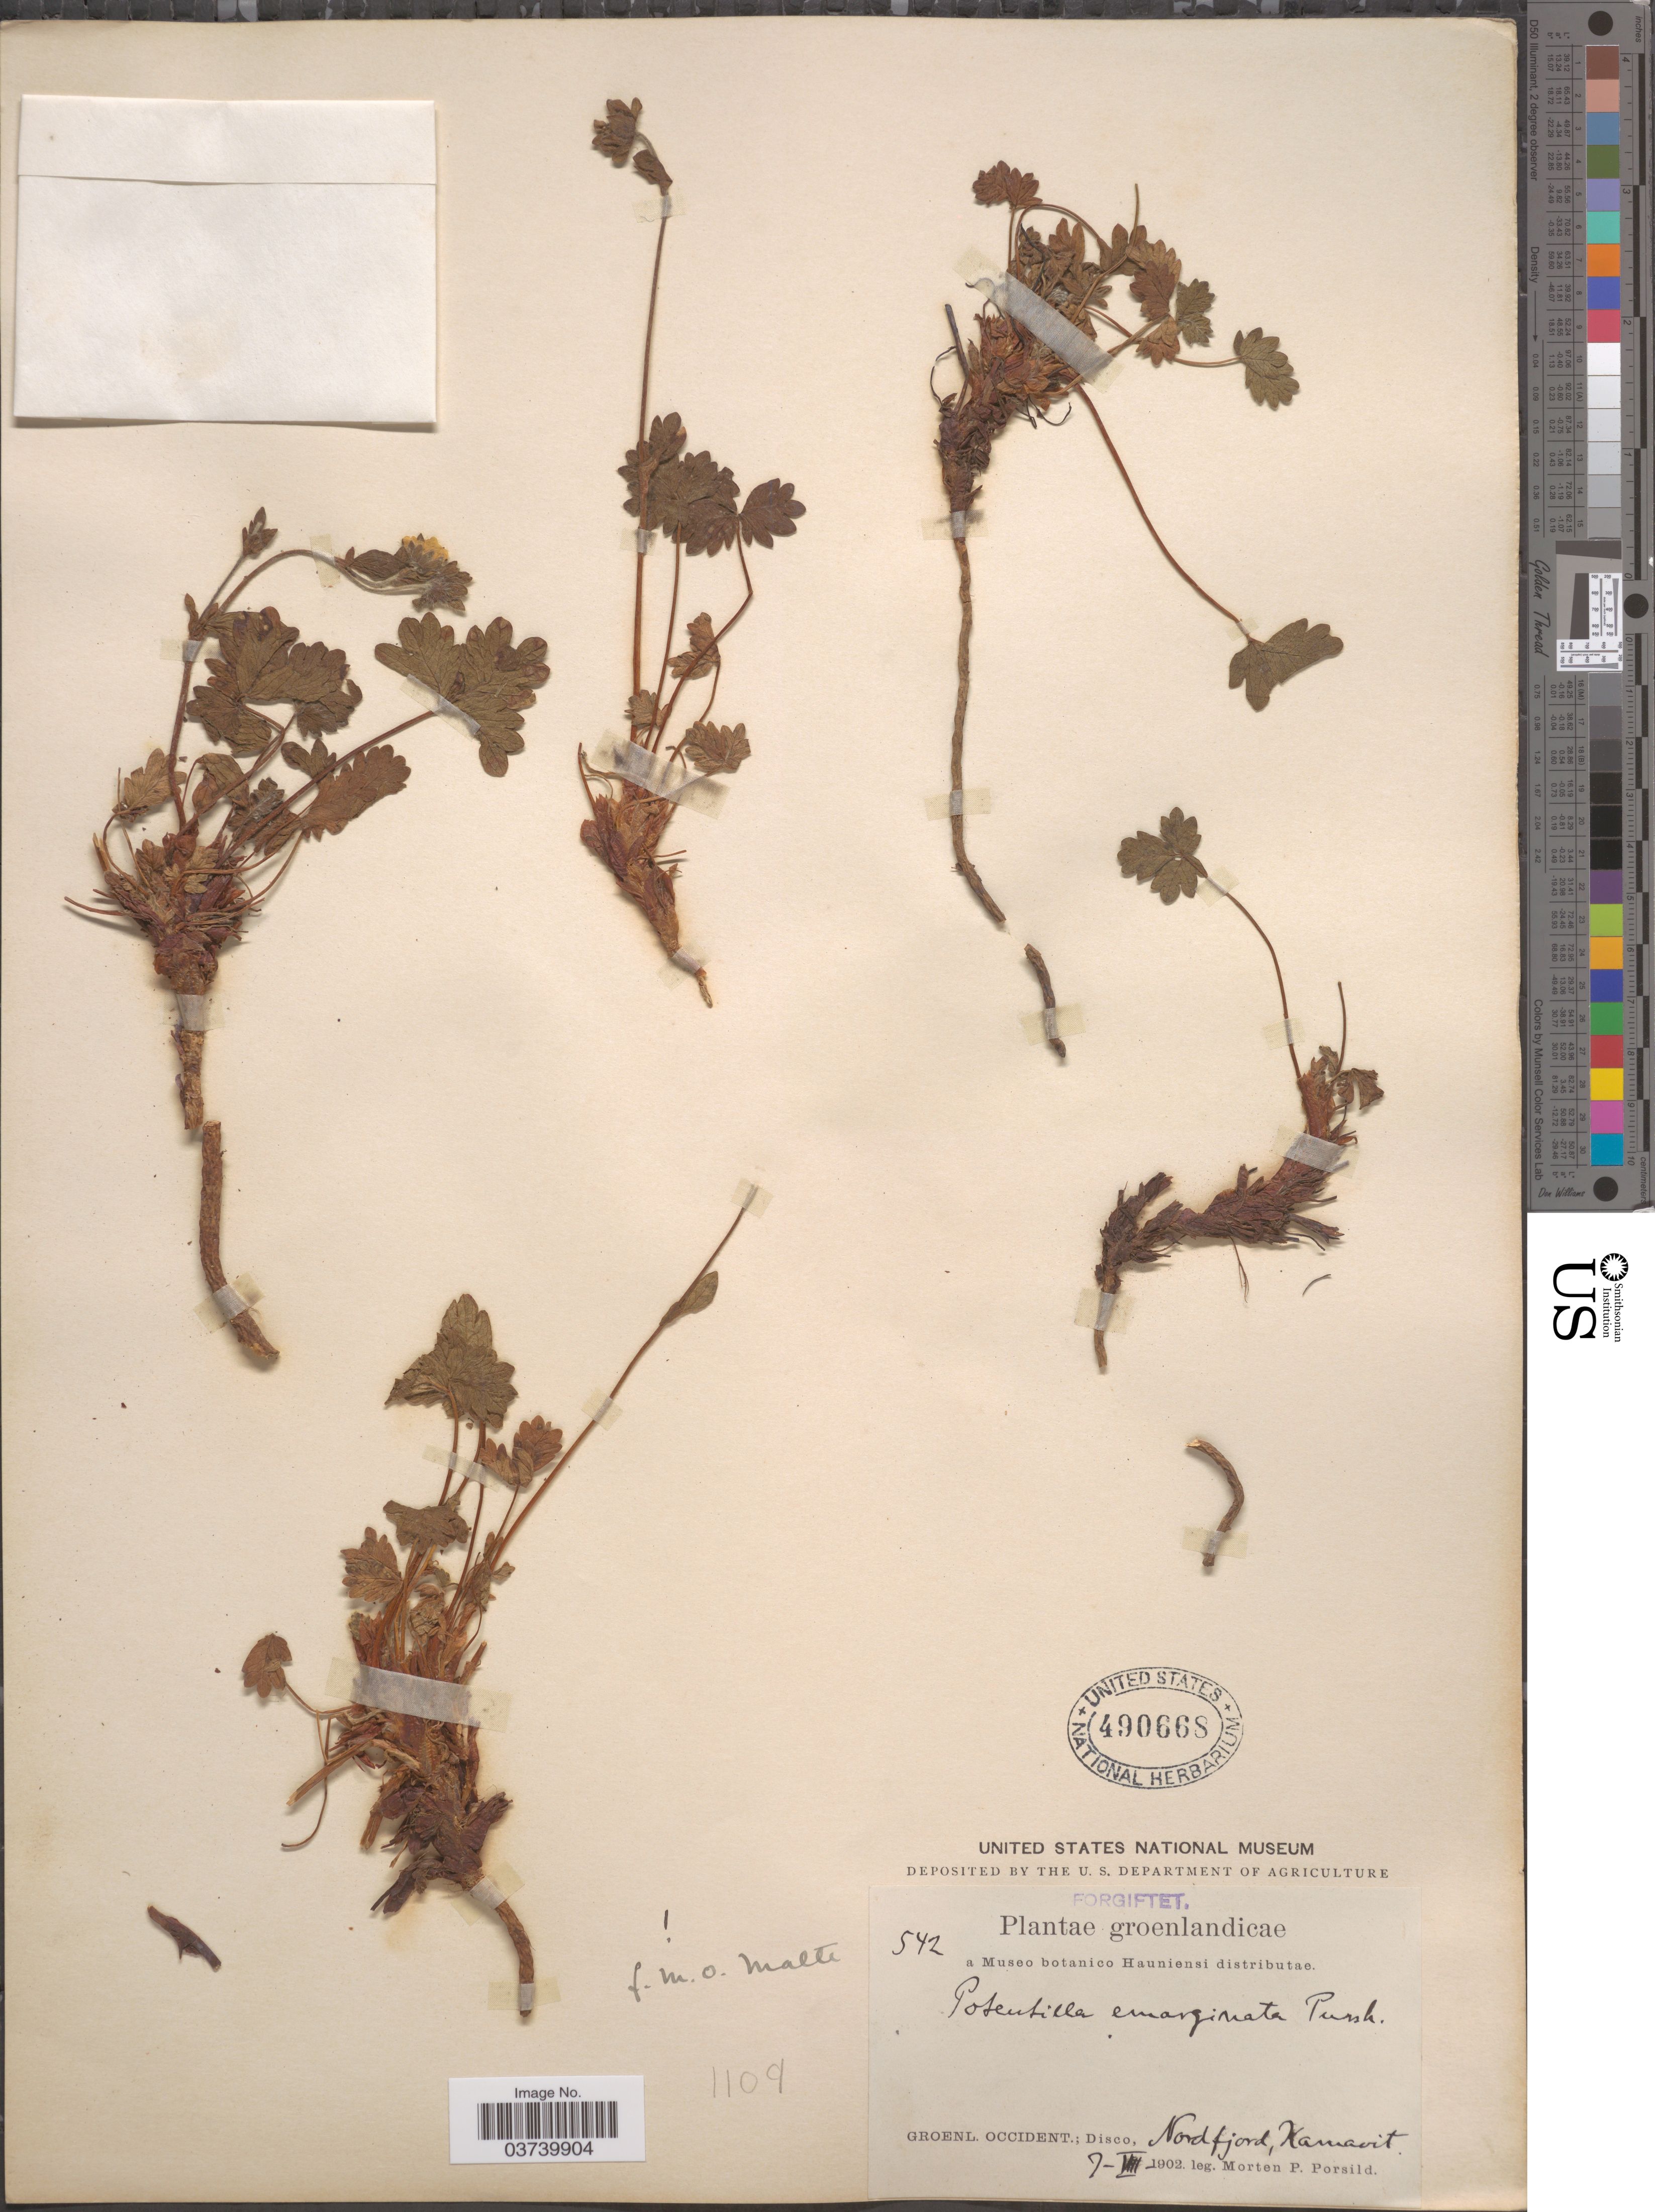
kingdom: Plantae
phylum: Tracheophyta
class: Magnoliopsida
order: Rosales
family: Rosaceae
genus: Potentilla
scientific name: Potentilla hyparctica subsp. hyparctica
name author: Malte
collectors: M. P. Porsild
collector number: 542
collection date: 1902-08-07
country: Greenland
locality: Groenl. Occident.; Disco, Nordfjord, Kamavit.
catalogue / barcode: US 490668